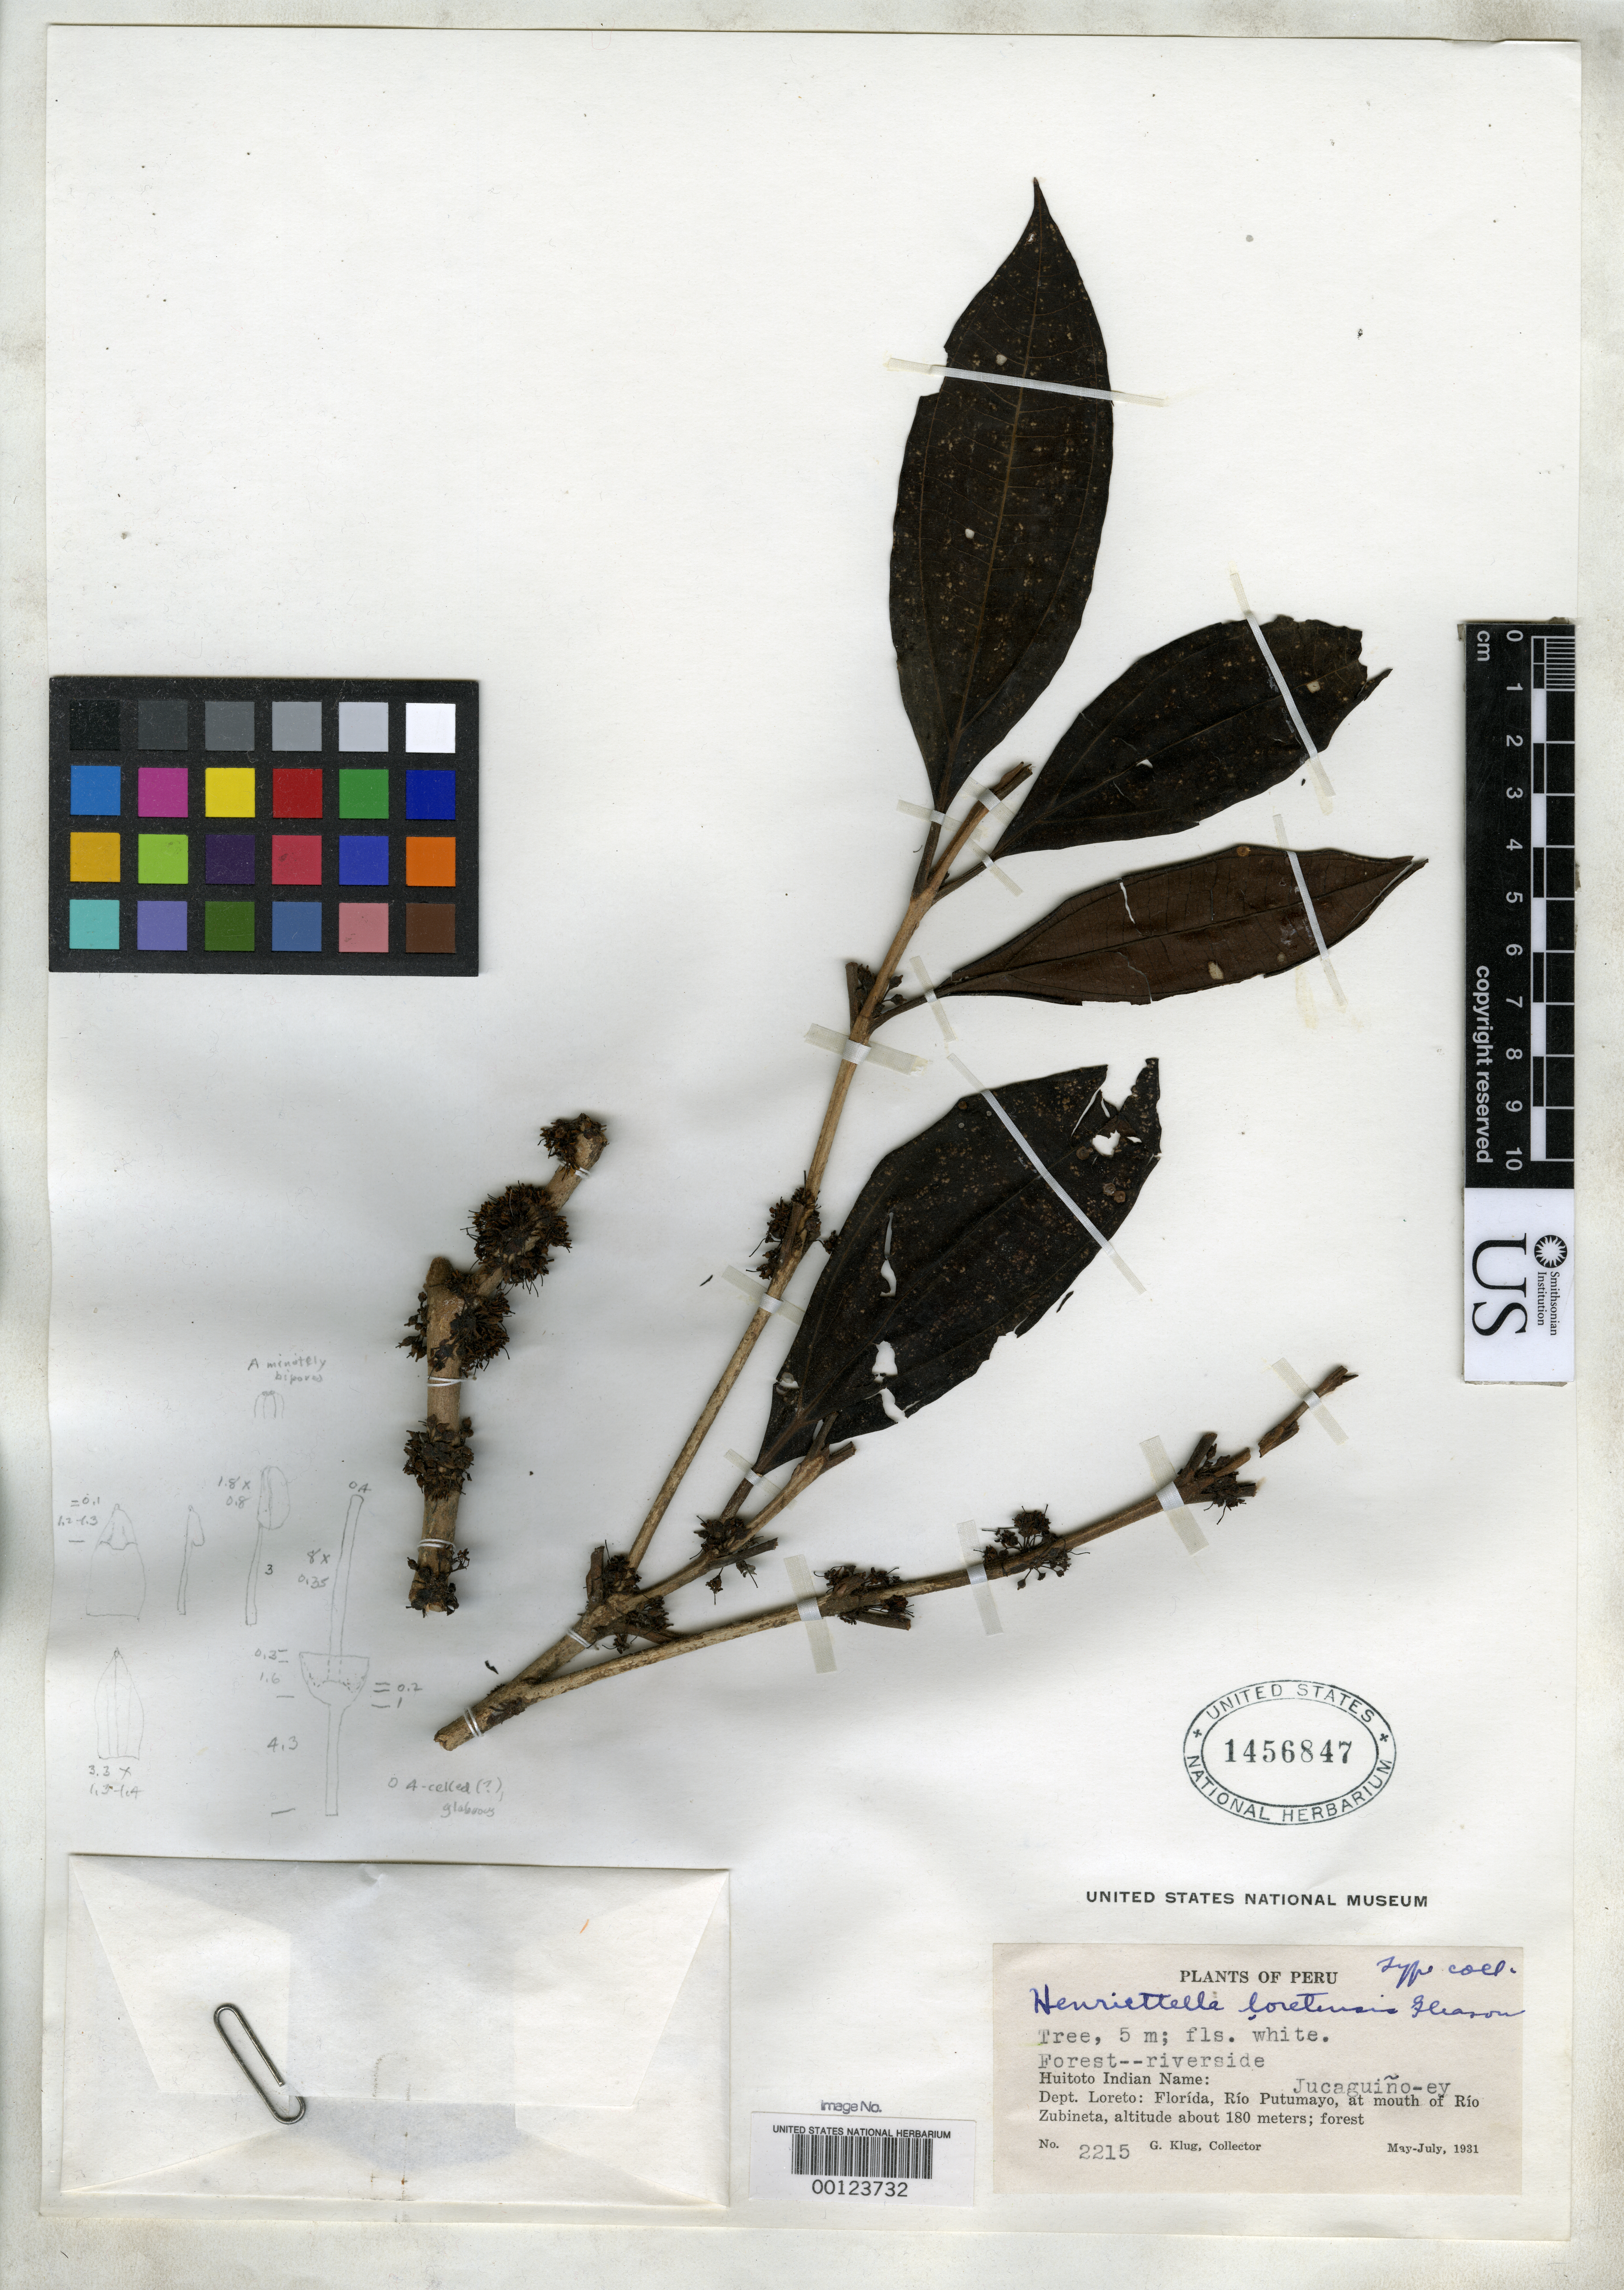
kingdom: Plantae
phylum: Tracheophyta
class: Magnoliopsida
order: Myrtales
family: Melastomataceae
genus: Henriettella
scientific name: Henriettella loretensis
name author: Gleason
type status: Isotype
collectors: G. Klug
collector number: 2215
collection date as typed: May 1931 to -- Jul 1931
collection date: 1931-05/1931-07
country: Peru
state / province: Loreto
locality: Florida, Rio Putumayo, mouth of Rio Zubineta.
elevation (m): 180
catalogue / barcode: US 1456847